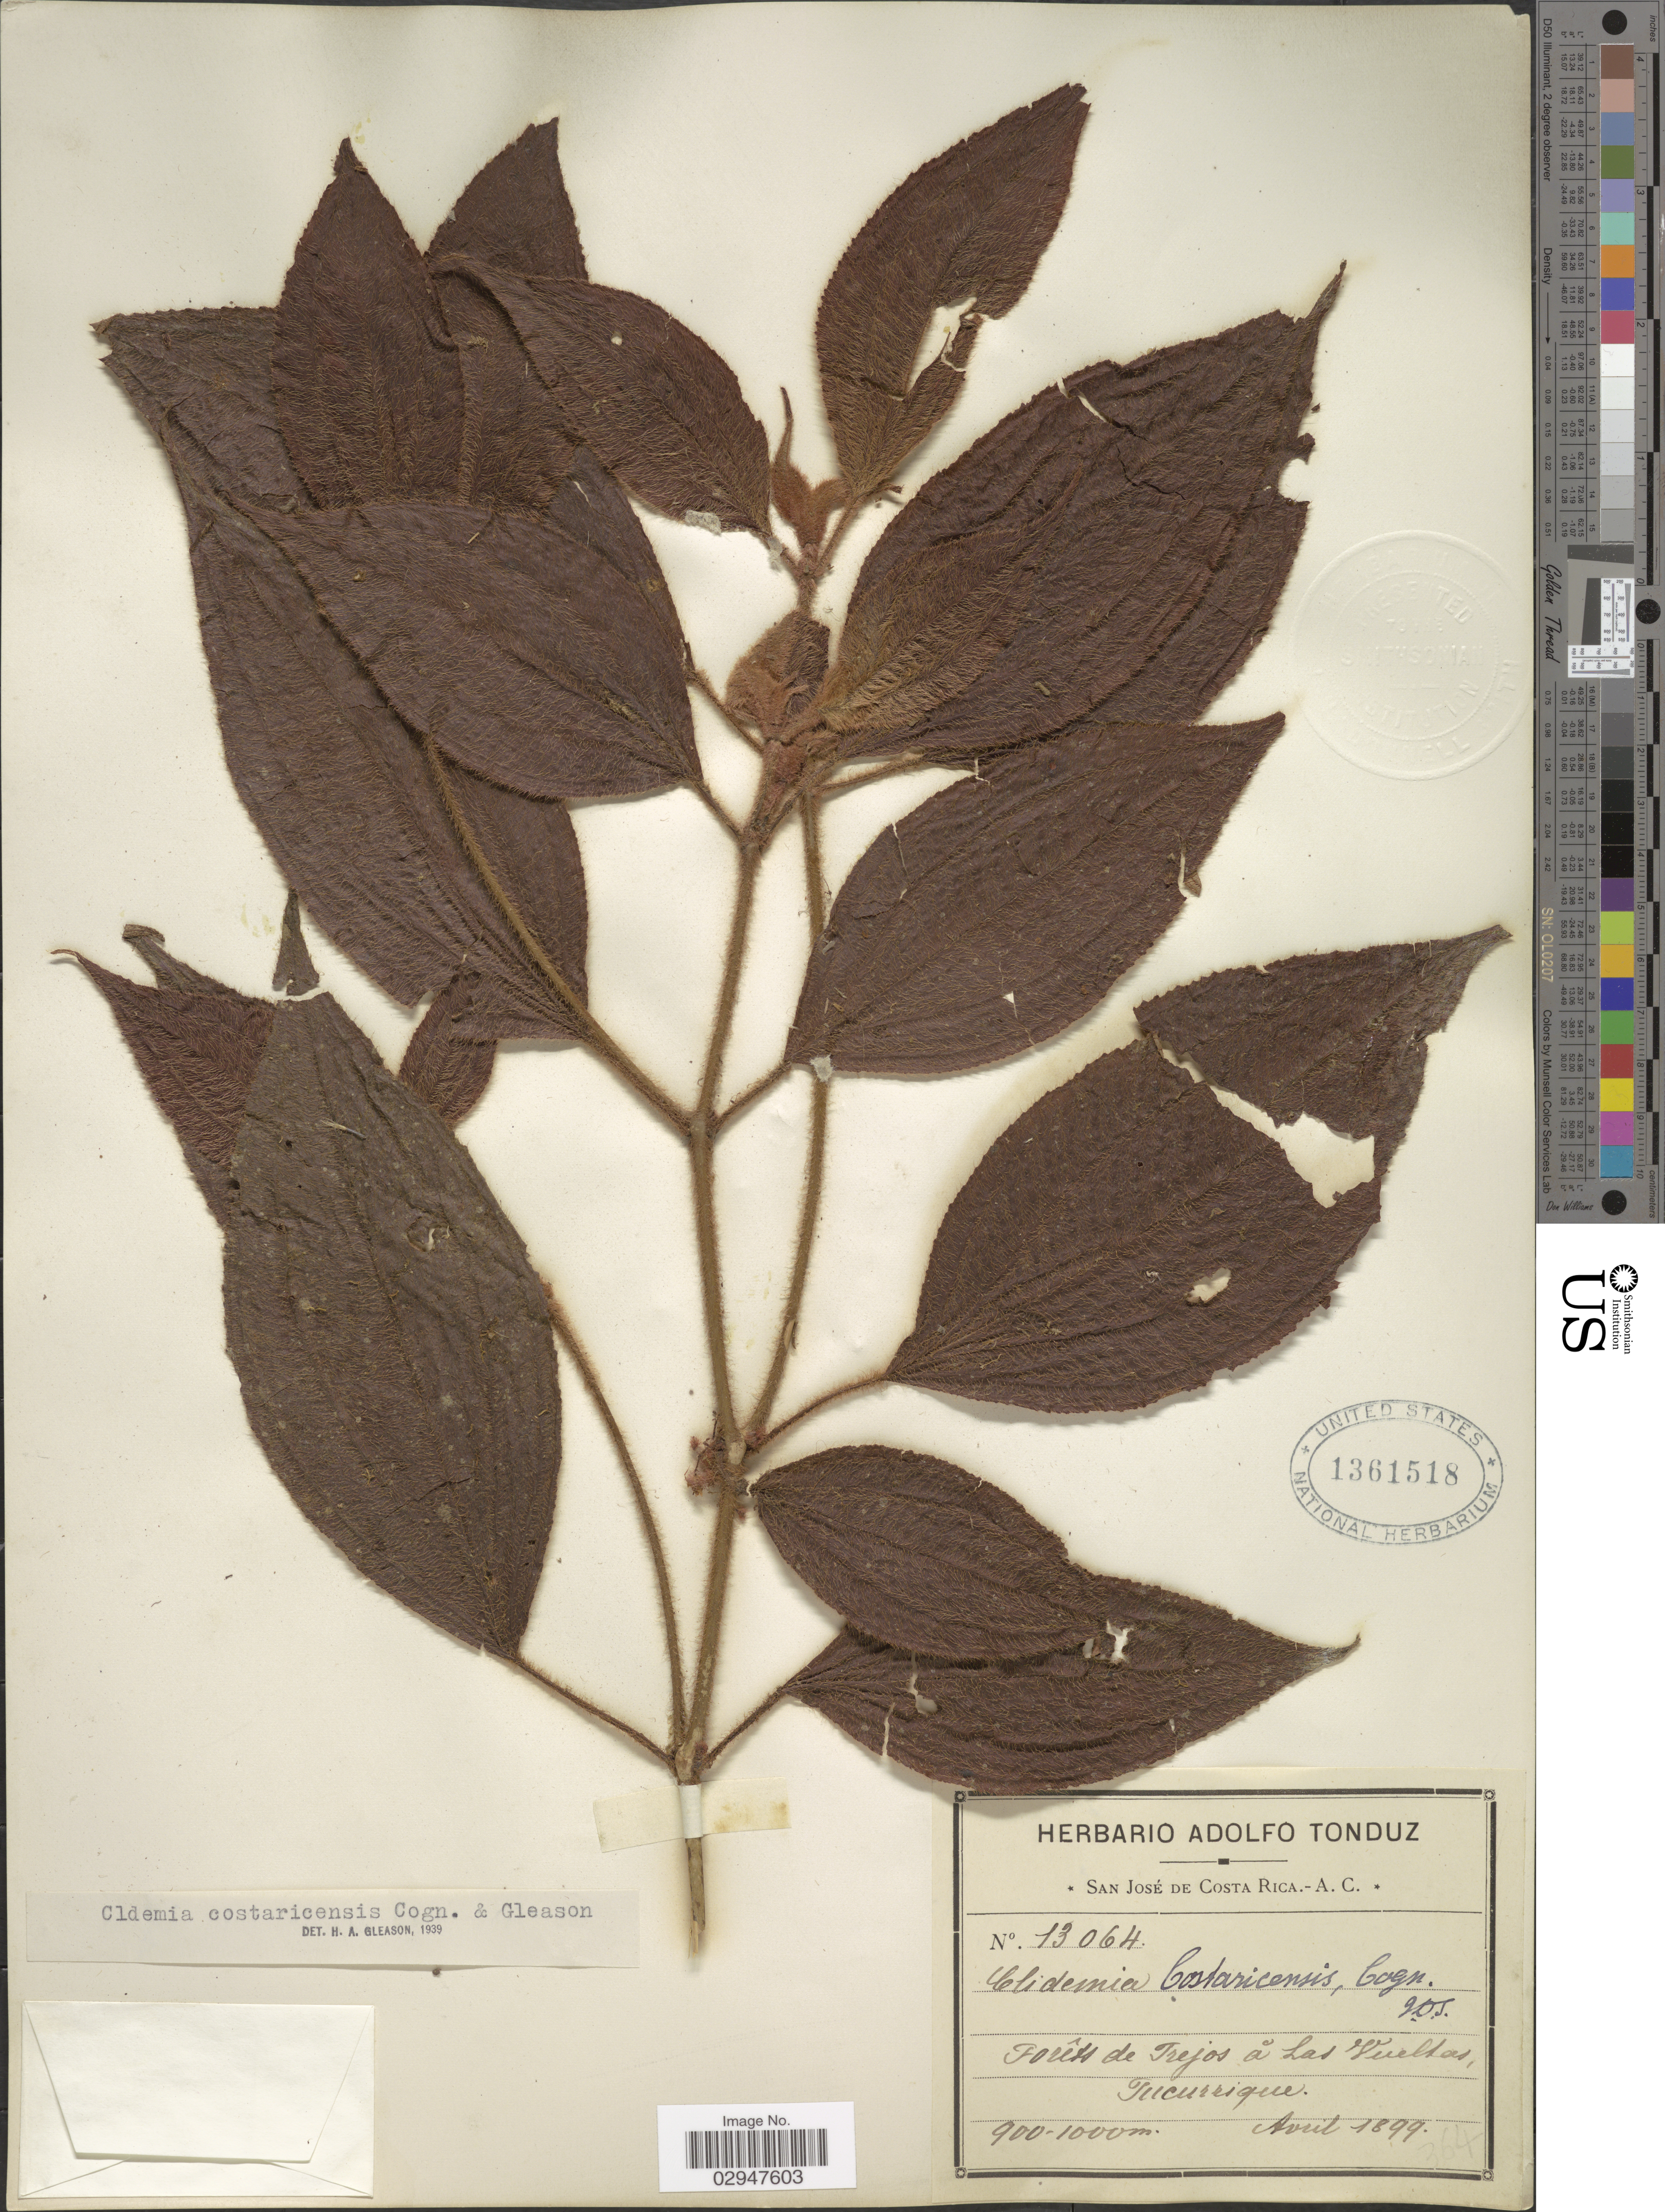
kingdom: Plantae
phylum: Tracheophyta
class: Magnoliopsida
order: Myrtales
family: Melastomataceae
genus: Clidemia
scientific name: Clidemia costaricensis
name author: Cogn. & Gleason in Gleason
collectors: ex Herb. Adolfo Tonduz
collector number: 13064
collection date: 1899-04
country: Costa Rica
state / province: San José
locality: Forêts de Trejos á Las Vueltas, Tucurrique.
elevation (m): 900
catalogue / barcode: US 1361518